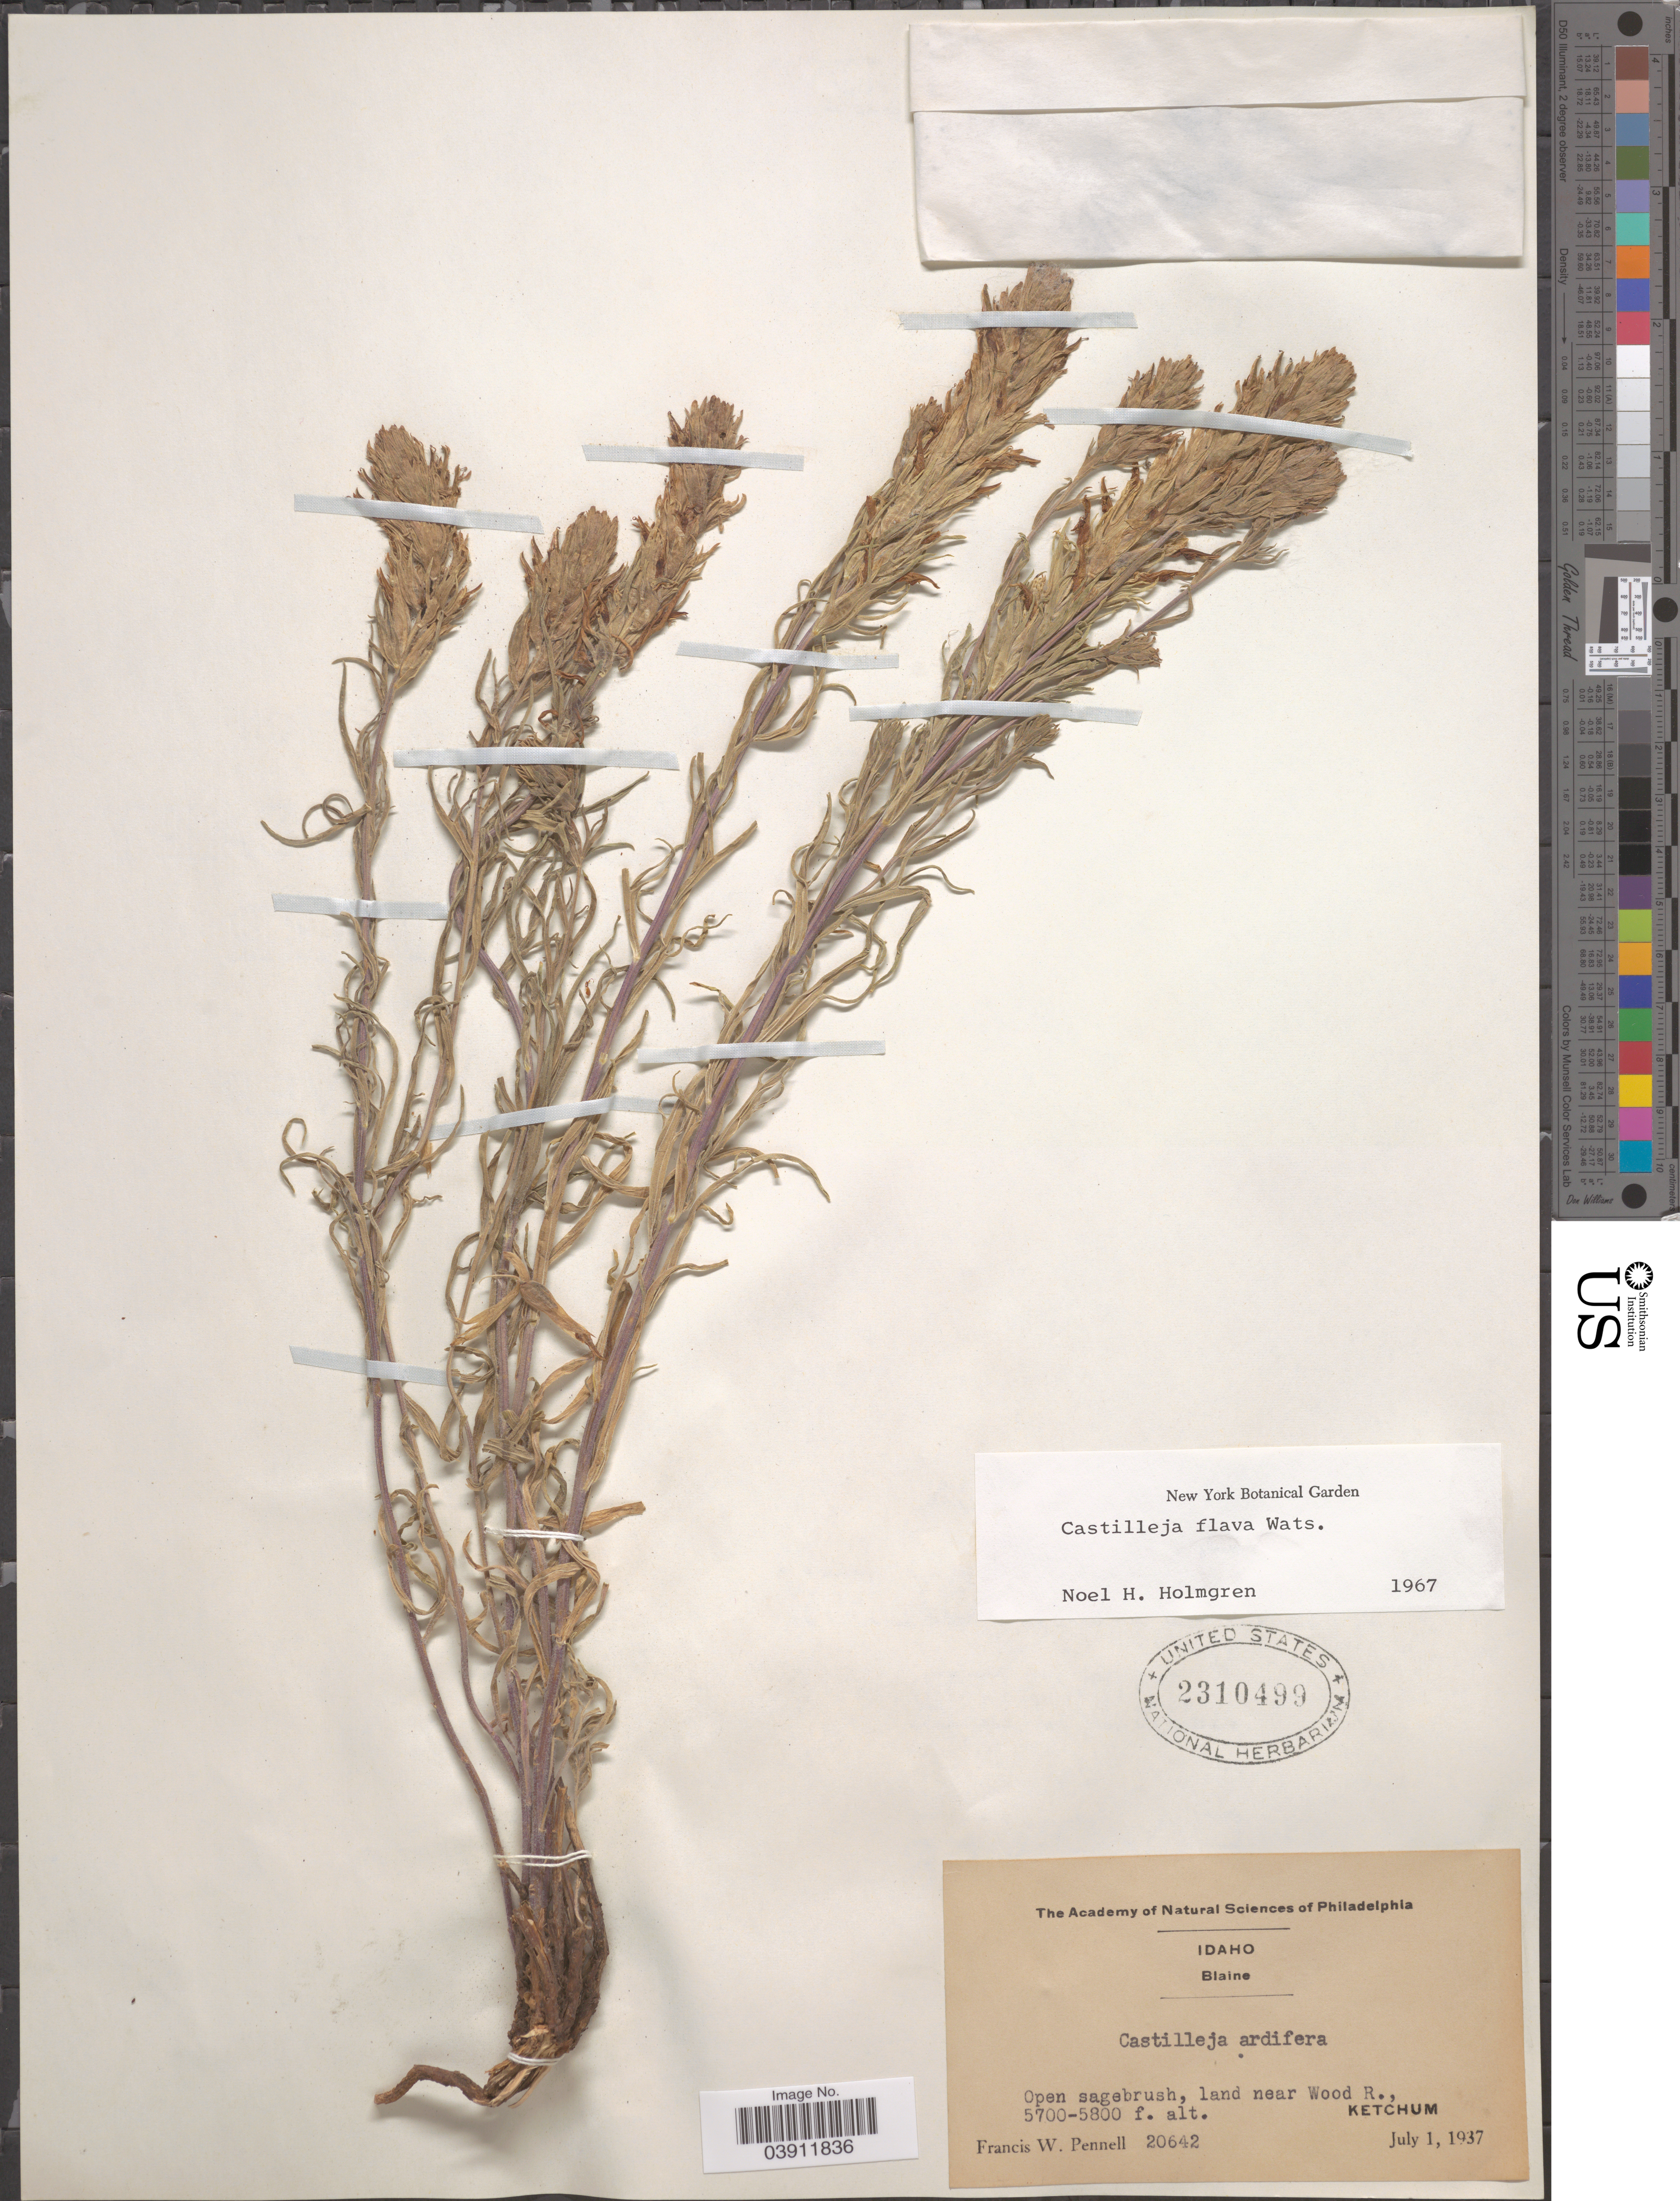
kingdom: Plantae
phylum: Tracheophyta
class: Magnoliopsida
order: Lamiales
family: Orobanchaceae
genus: Castilleja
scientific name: Castilleja flava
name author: S. Watson in C. King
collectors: F. W. Pennell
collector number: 20642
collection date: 1937-07-01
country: United States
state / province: Idaho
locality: Blaine. Open sagebrush, land near Wood R., Ketchum.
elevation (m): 1737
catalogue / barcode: US 2310499